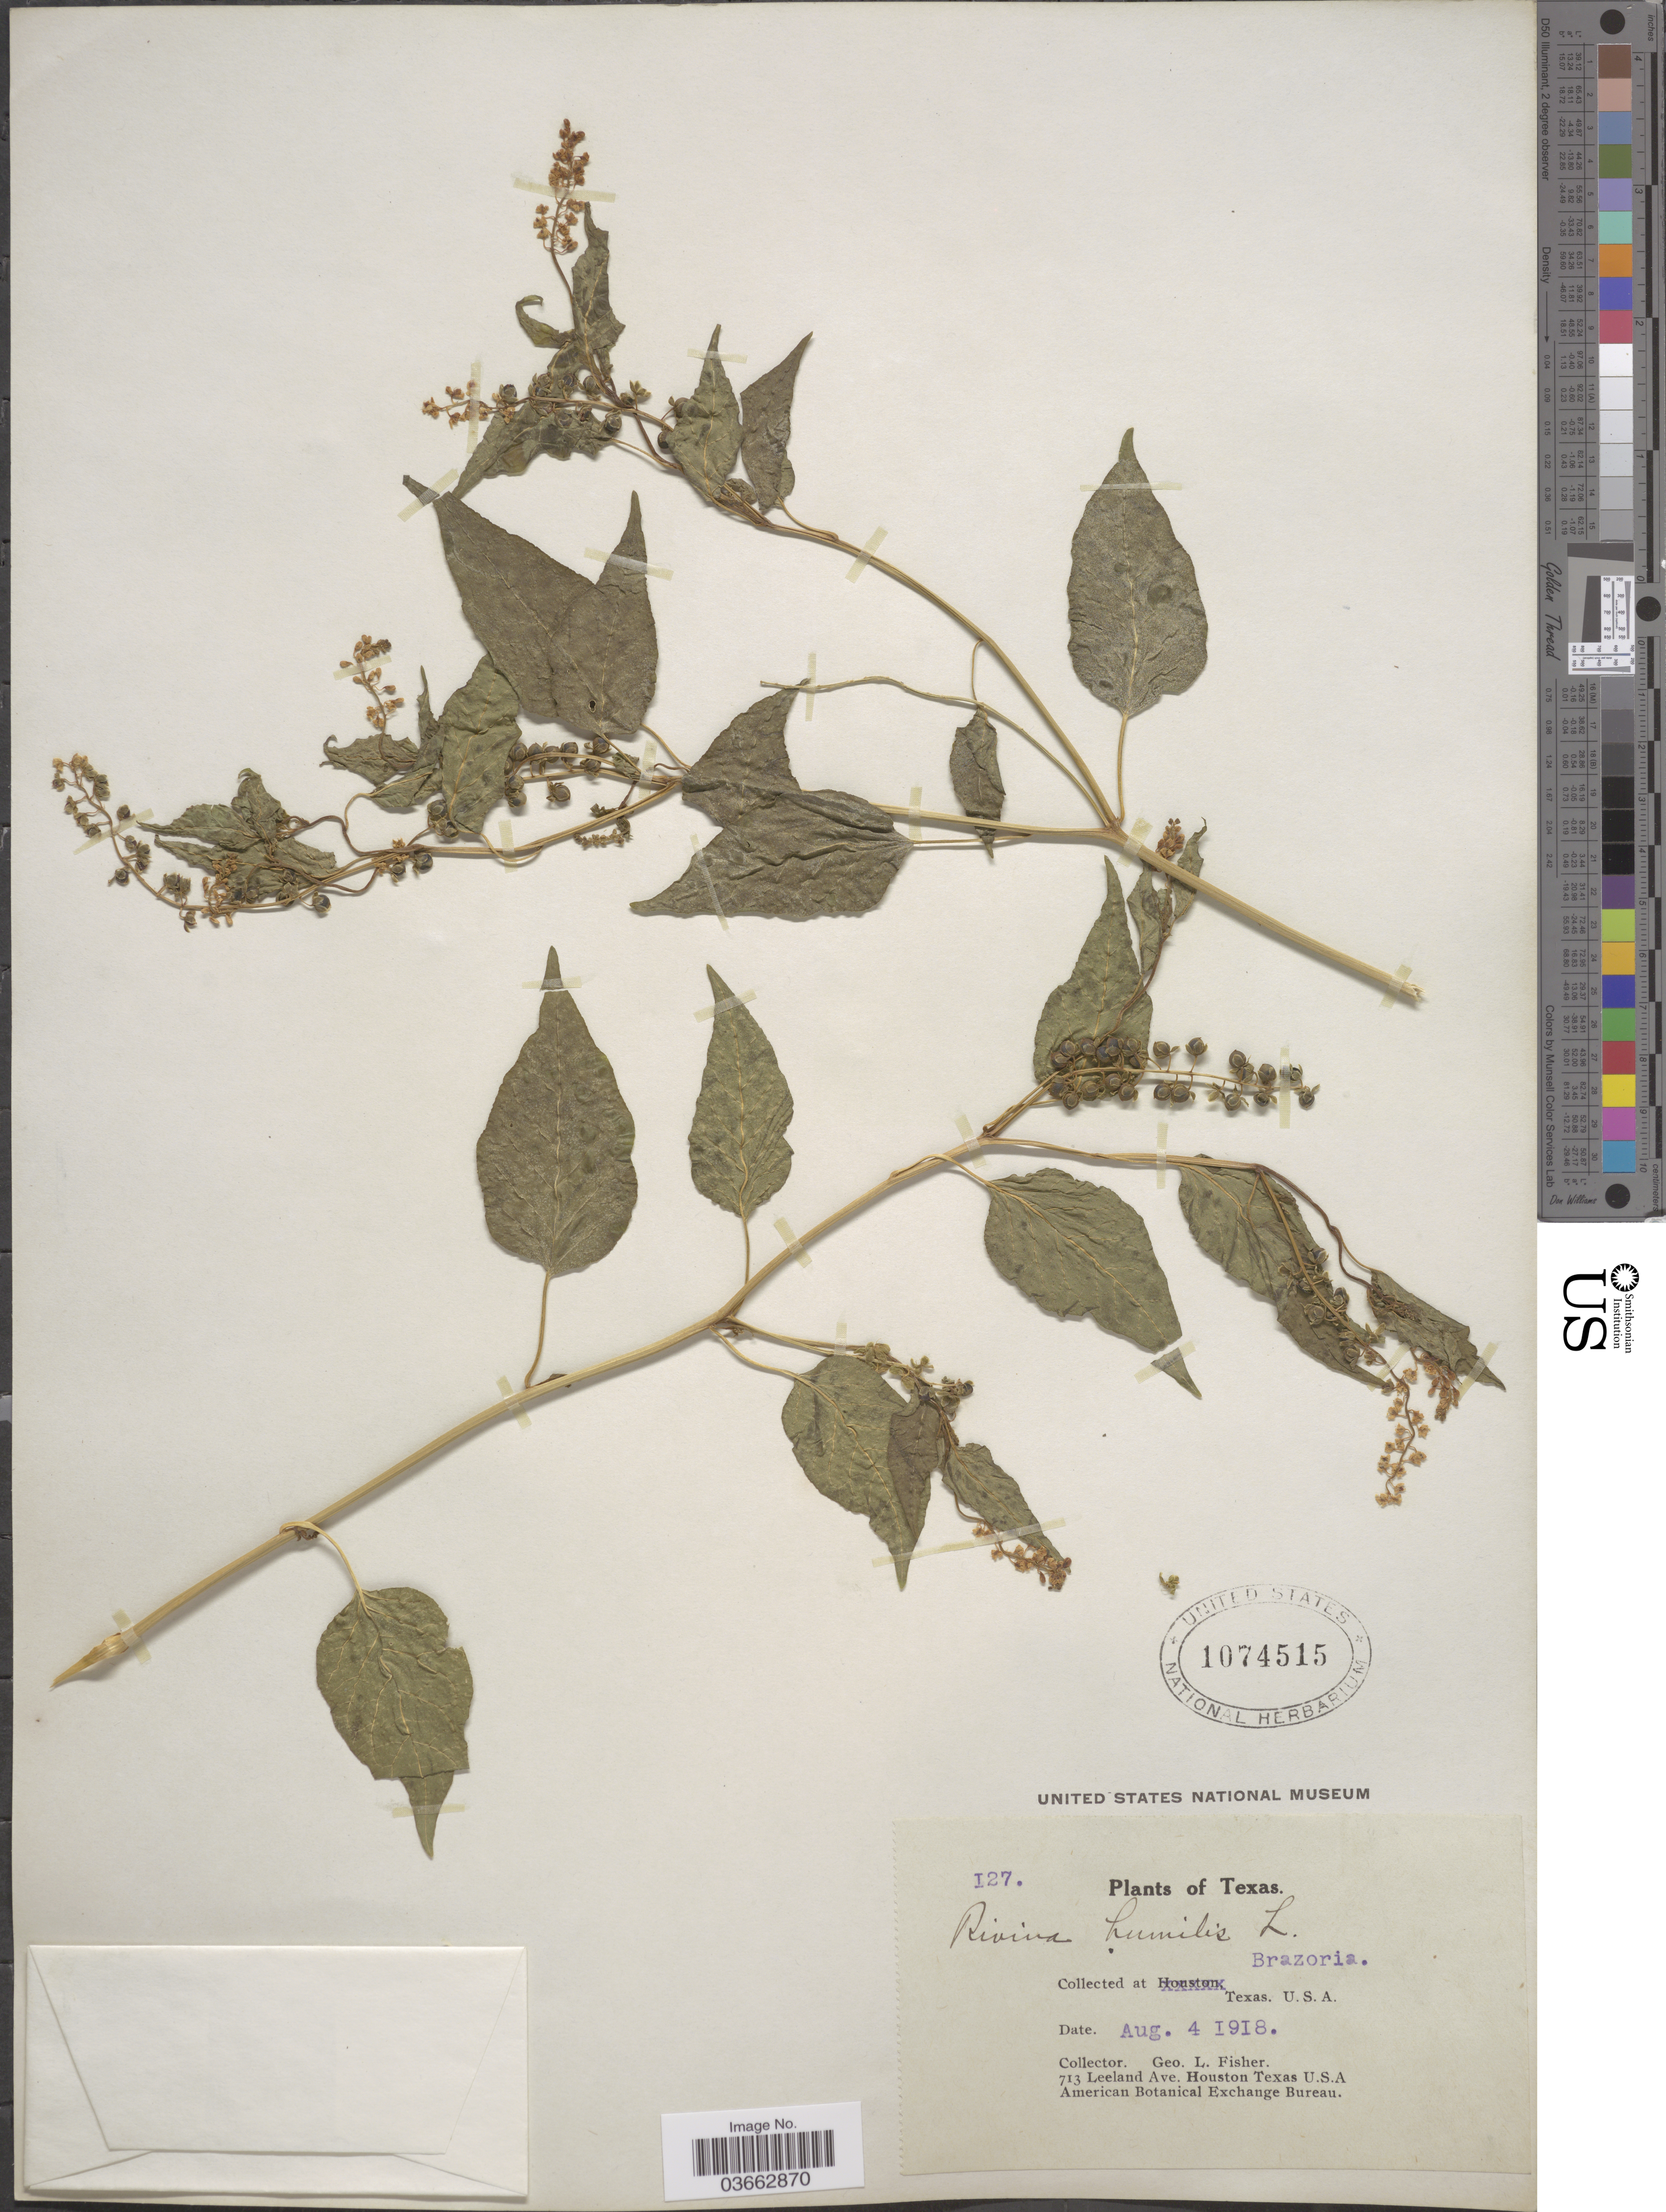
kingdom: Plantae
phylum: Tracheophyta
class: Magnoliopsida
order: Caryophyllales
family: Phytolaccaceae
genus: Rivina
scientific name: Rivina humilis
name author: L.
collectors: G. L. Fisher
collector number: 127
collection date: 1918-08-04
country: United States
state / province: Texas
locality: Brazoria.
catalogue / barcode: US 1074515